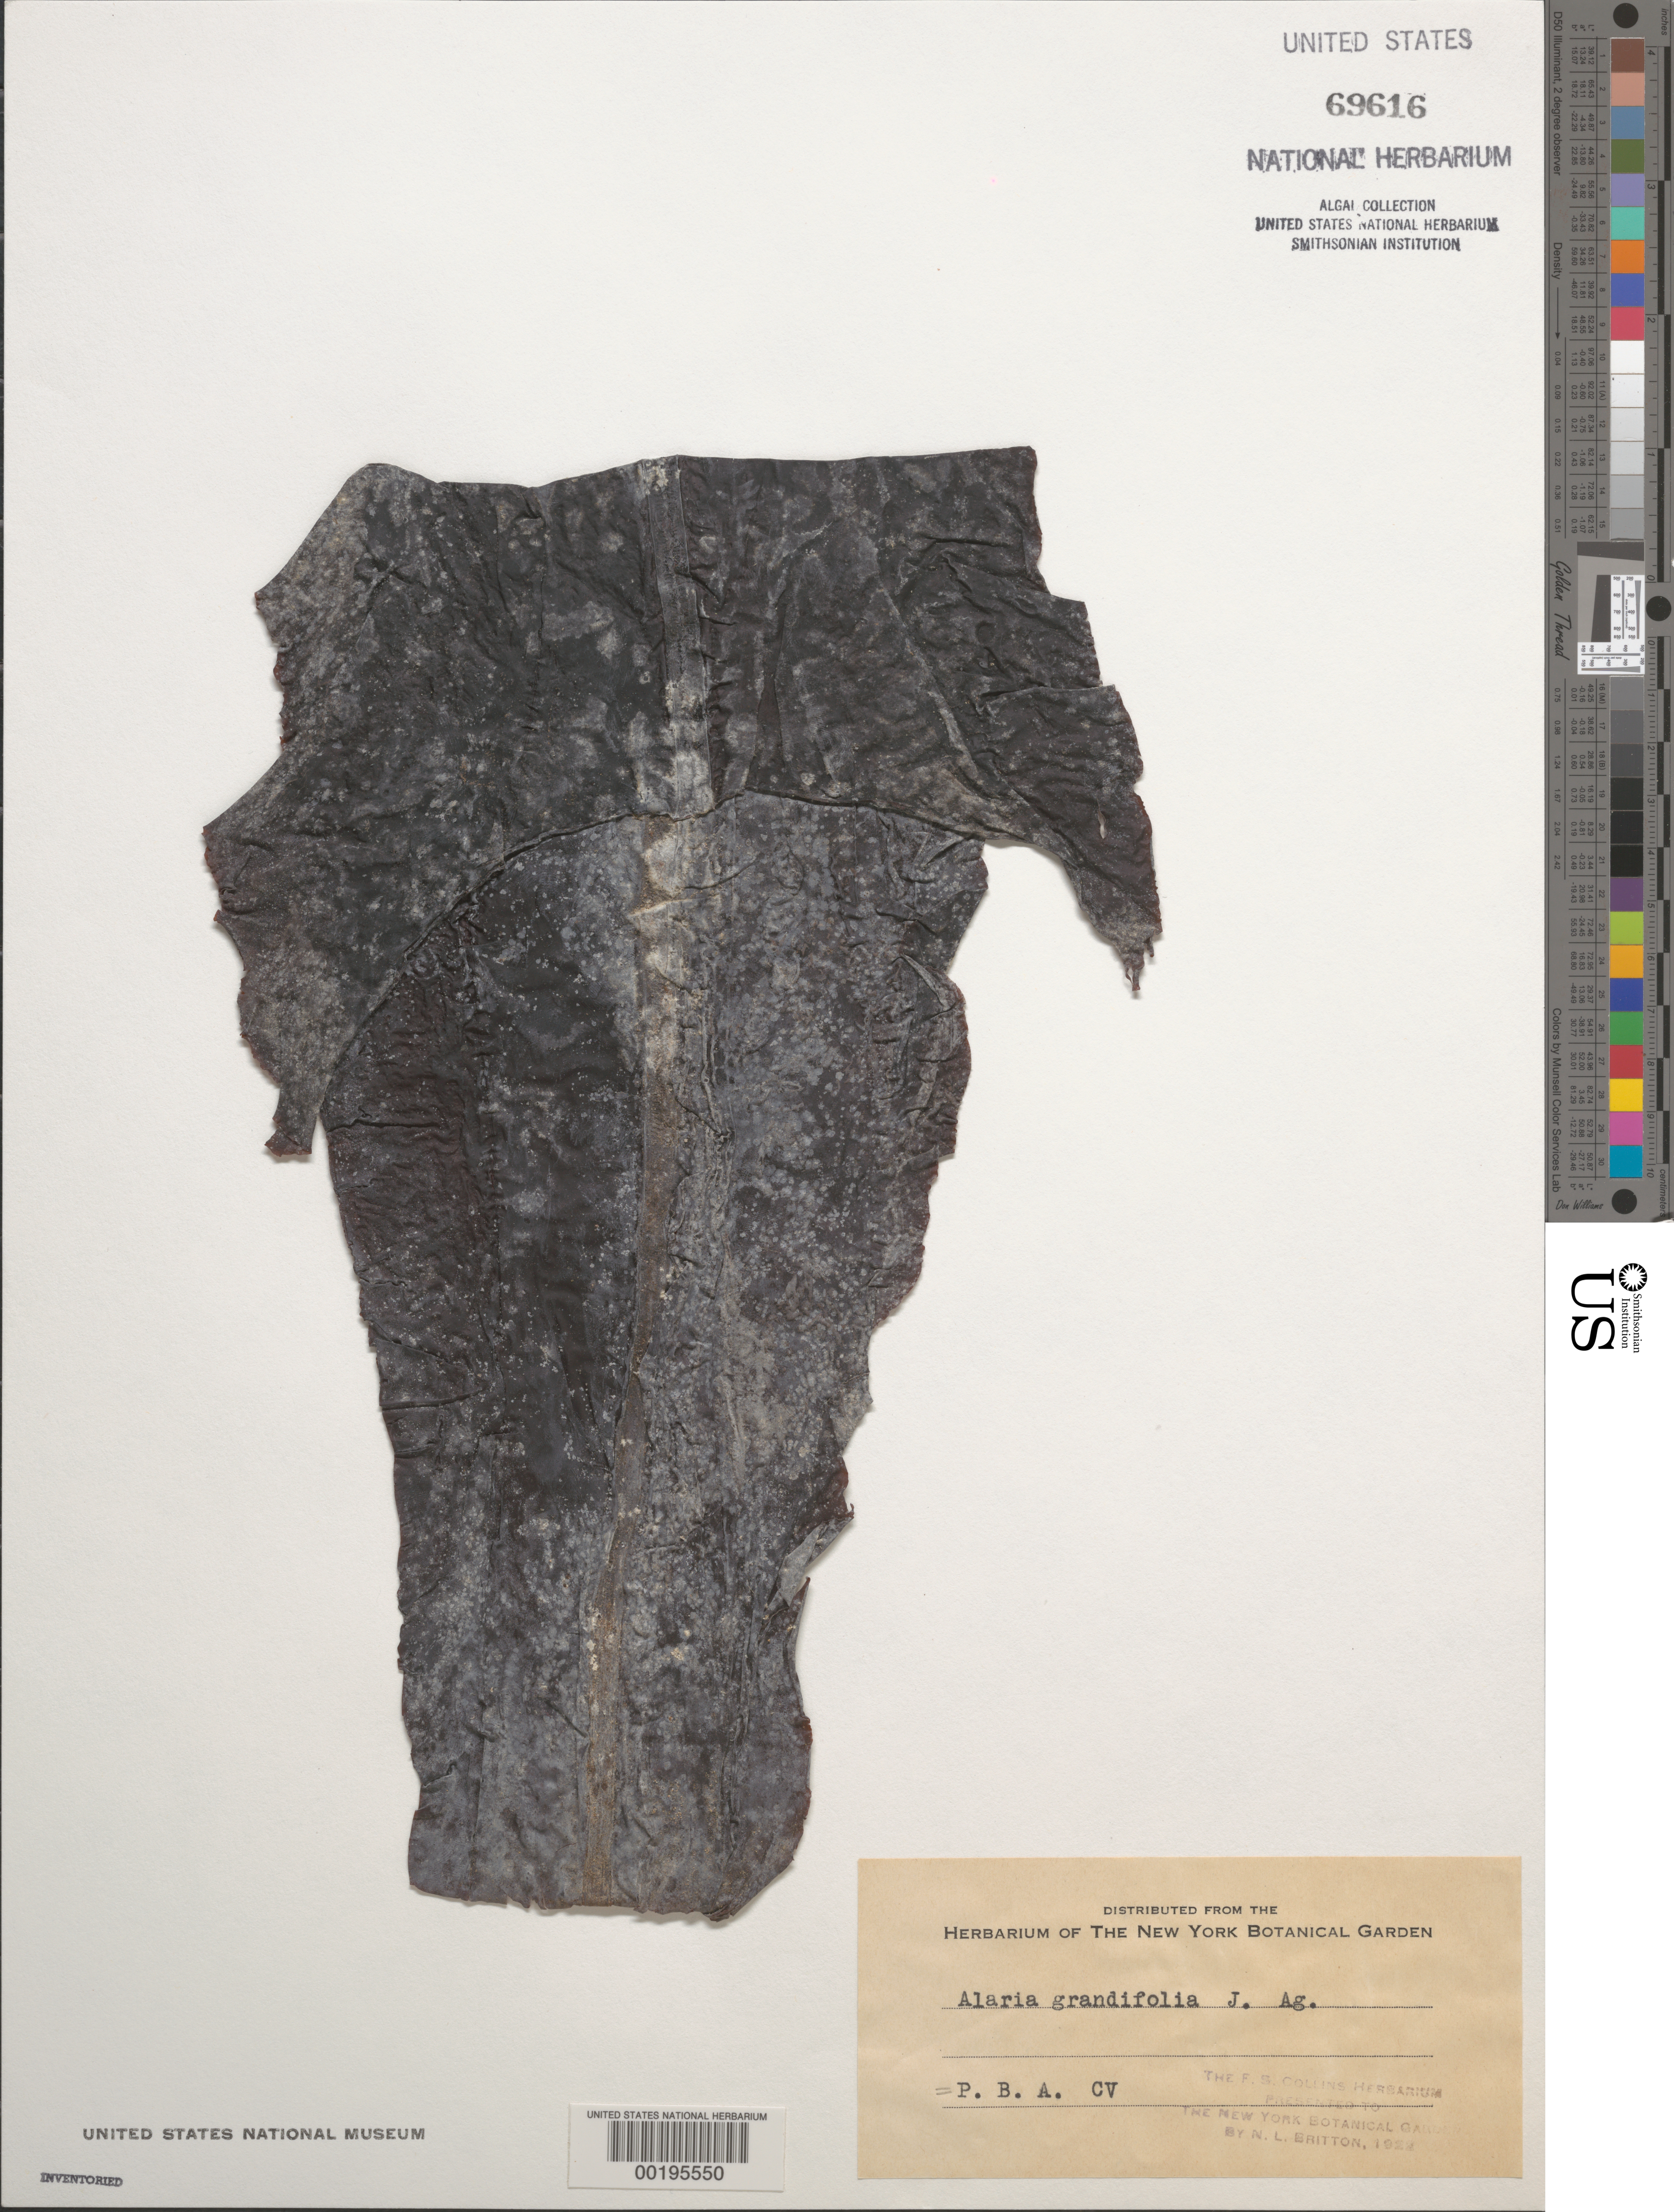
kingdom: Chromista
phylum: Ochrophyta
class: Phaeophyceae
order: Laminariales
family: Alariaceae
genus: Alaria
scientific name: Alaria esculenta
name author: (L.) Greville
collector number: PB-A CV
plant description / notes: Collins, Holden & Setchell, Phycotheca Boreali-Americana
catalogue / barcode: US 69616